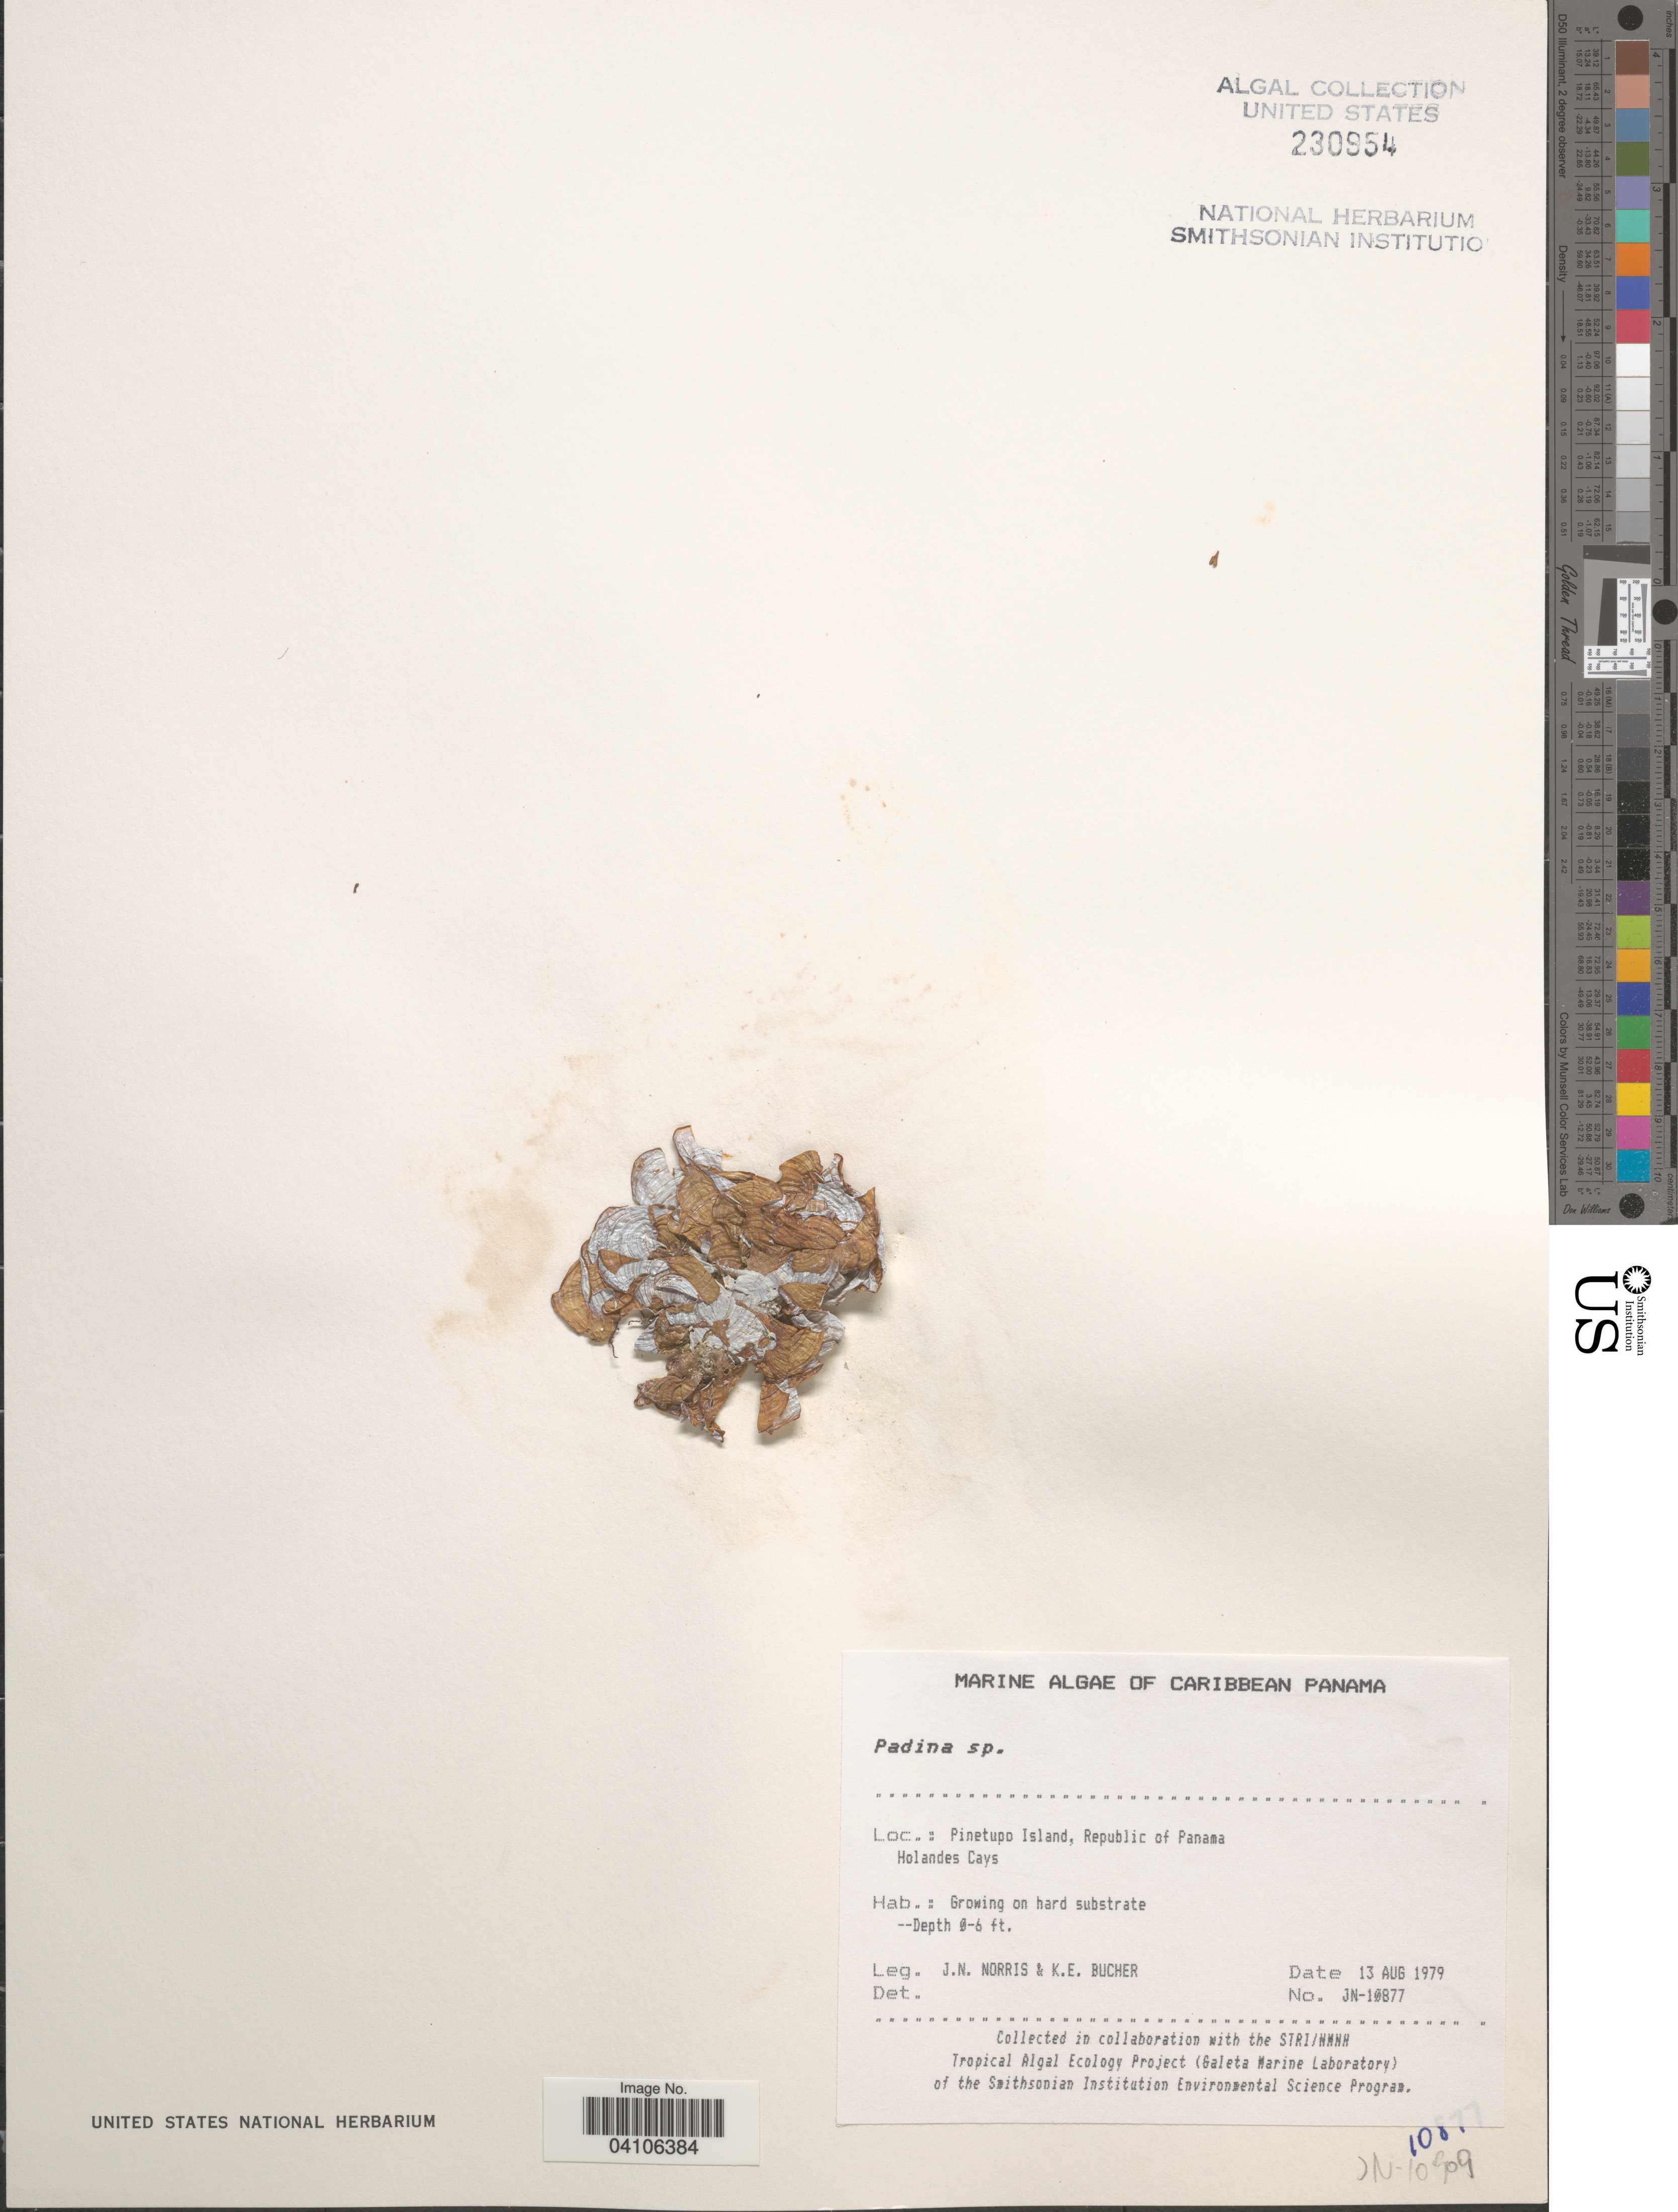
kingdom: Chromista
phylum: Ochrophyta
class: Phaeophyceae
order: Dictyotales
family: Dictyotaceae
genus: Padina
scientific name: Padina sp.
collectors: J. Norris & K. E. Bucher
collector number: JN-10877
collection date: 1979-08-13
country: Panama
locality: Caribbean Panama. Pinetupo Island, Republic of Panama. Holandes Cays.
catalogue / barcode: US 230954